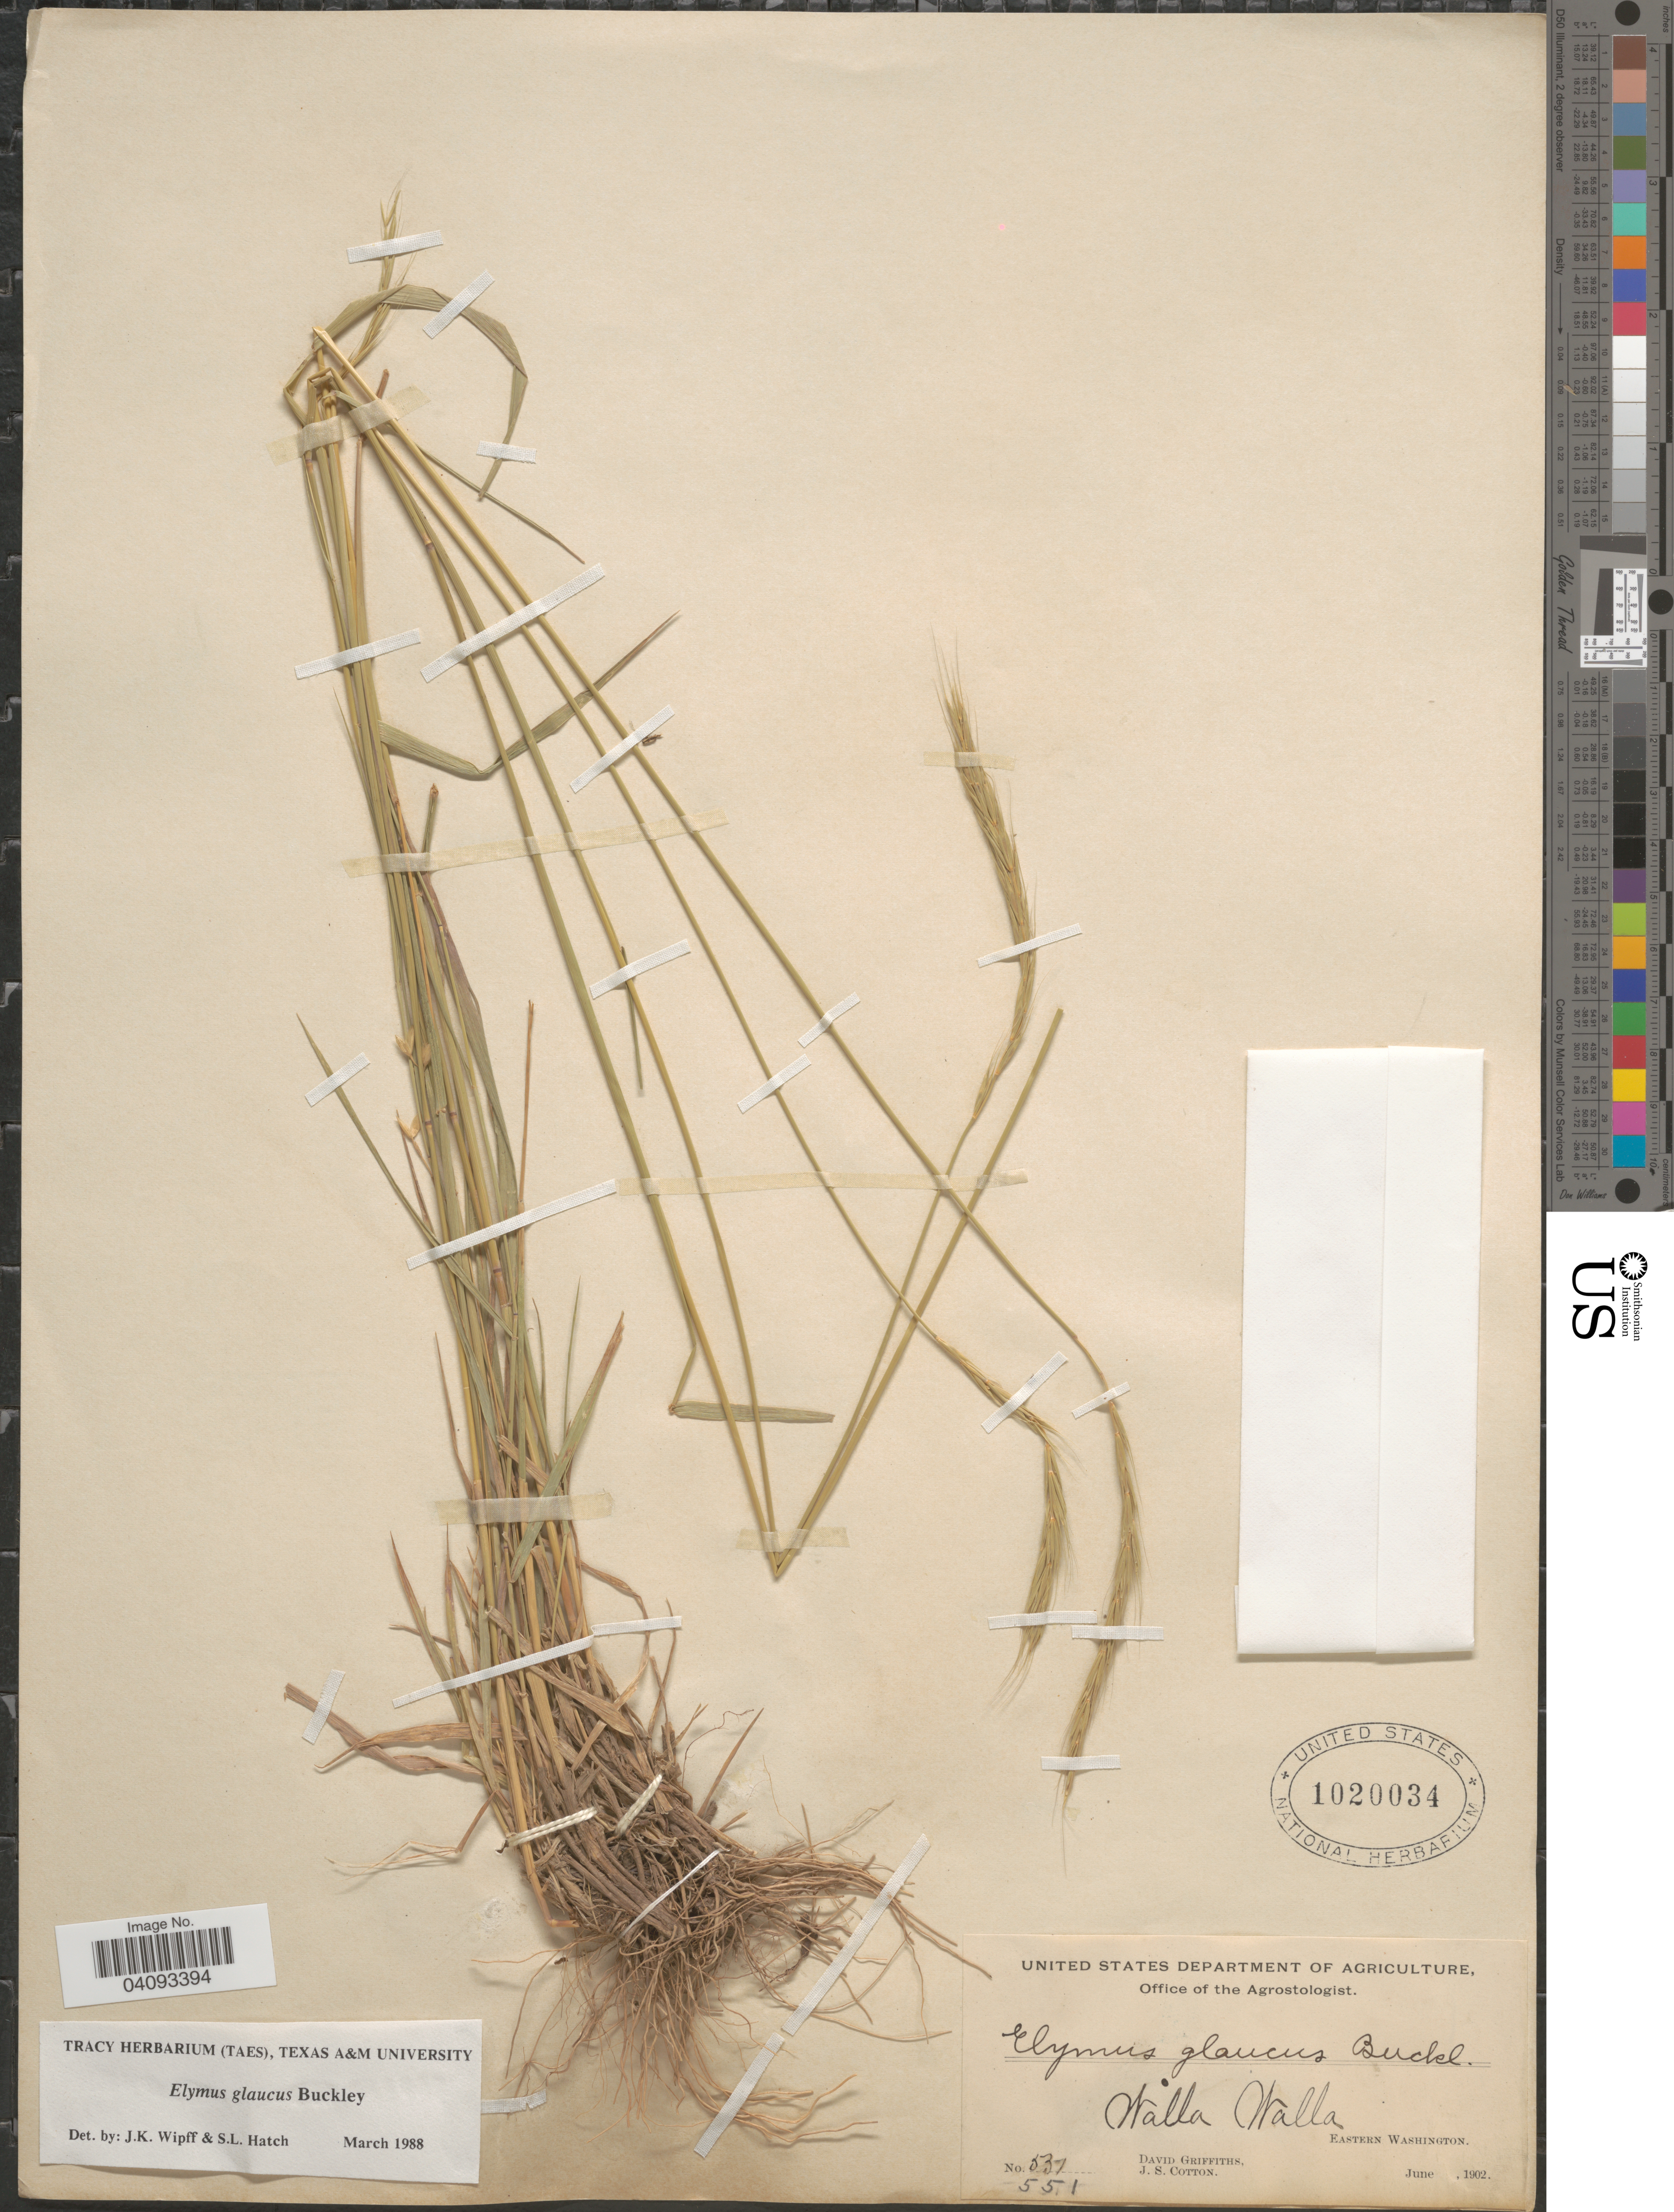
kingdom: Plantae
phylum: Tracheophyta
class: Liliopsida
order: Poales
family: Poaceae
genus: Elymus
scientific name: Elymus glaucus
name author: Buckley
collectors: D. Griffiths & J. S. Cotton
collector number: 551*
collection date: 1902-06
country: United States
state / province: Washington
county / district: Walla Walla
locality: Walla Walla. Eastern Washington.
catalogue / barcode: US 1020034